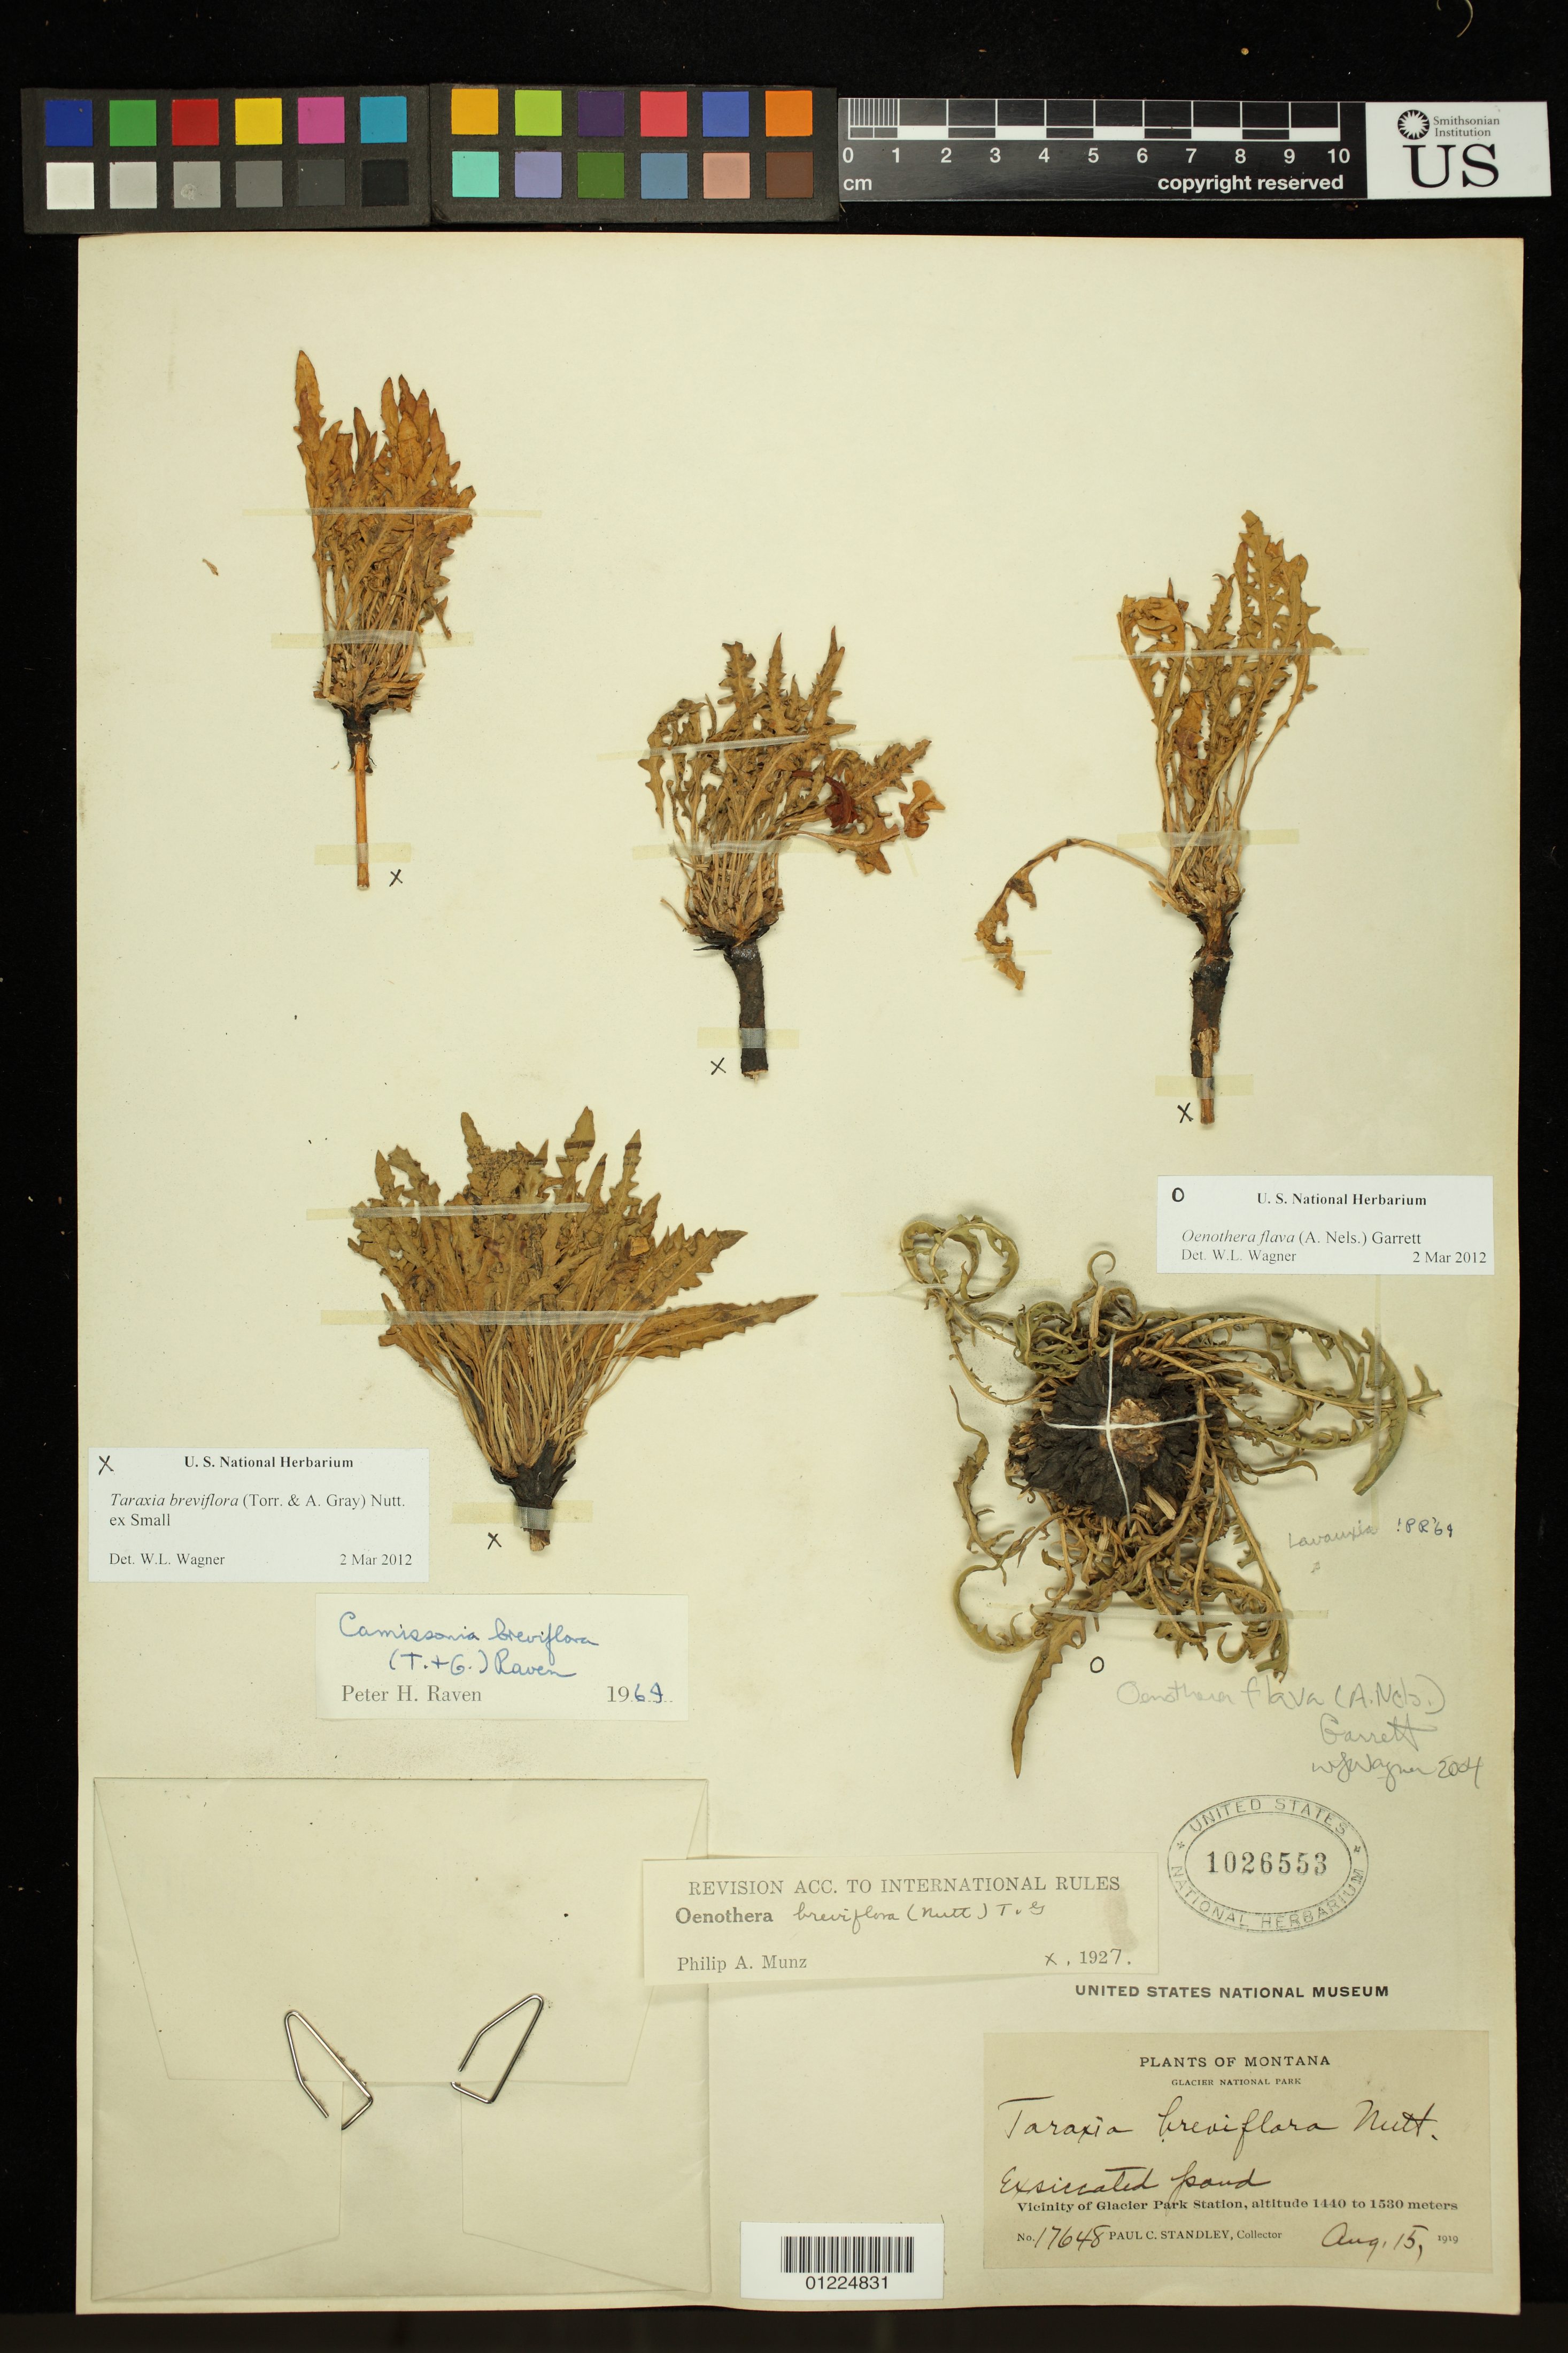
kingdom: Plantae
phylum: Tracheophyta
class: Magnoliopsida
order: Myrtales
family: Onagraceae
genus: Taraxia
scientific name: Taraxia breviflora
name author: (Torr. & A. Gray) Nutt. ex Small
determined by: Wagner, W. L., (BOT), Smithsonian Institution - National Museum of Natural History (UNITED STATES)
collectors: P. C. Standley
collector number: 17648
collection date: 1919-08-15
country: United States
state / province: Montana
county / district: Glacier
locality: Glacier National park, Vicinity of Glacier Park Station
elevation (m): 1440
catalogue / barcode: US 1026553